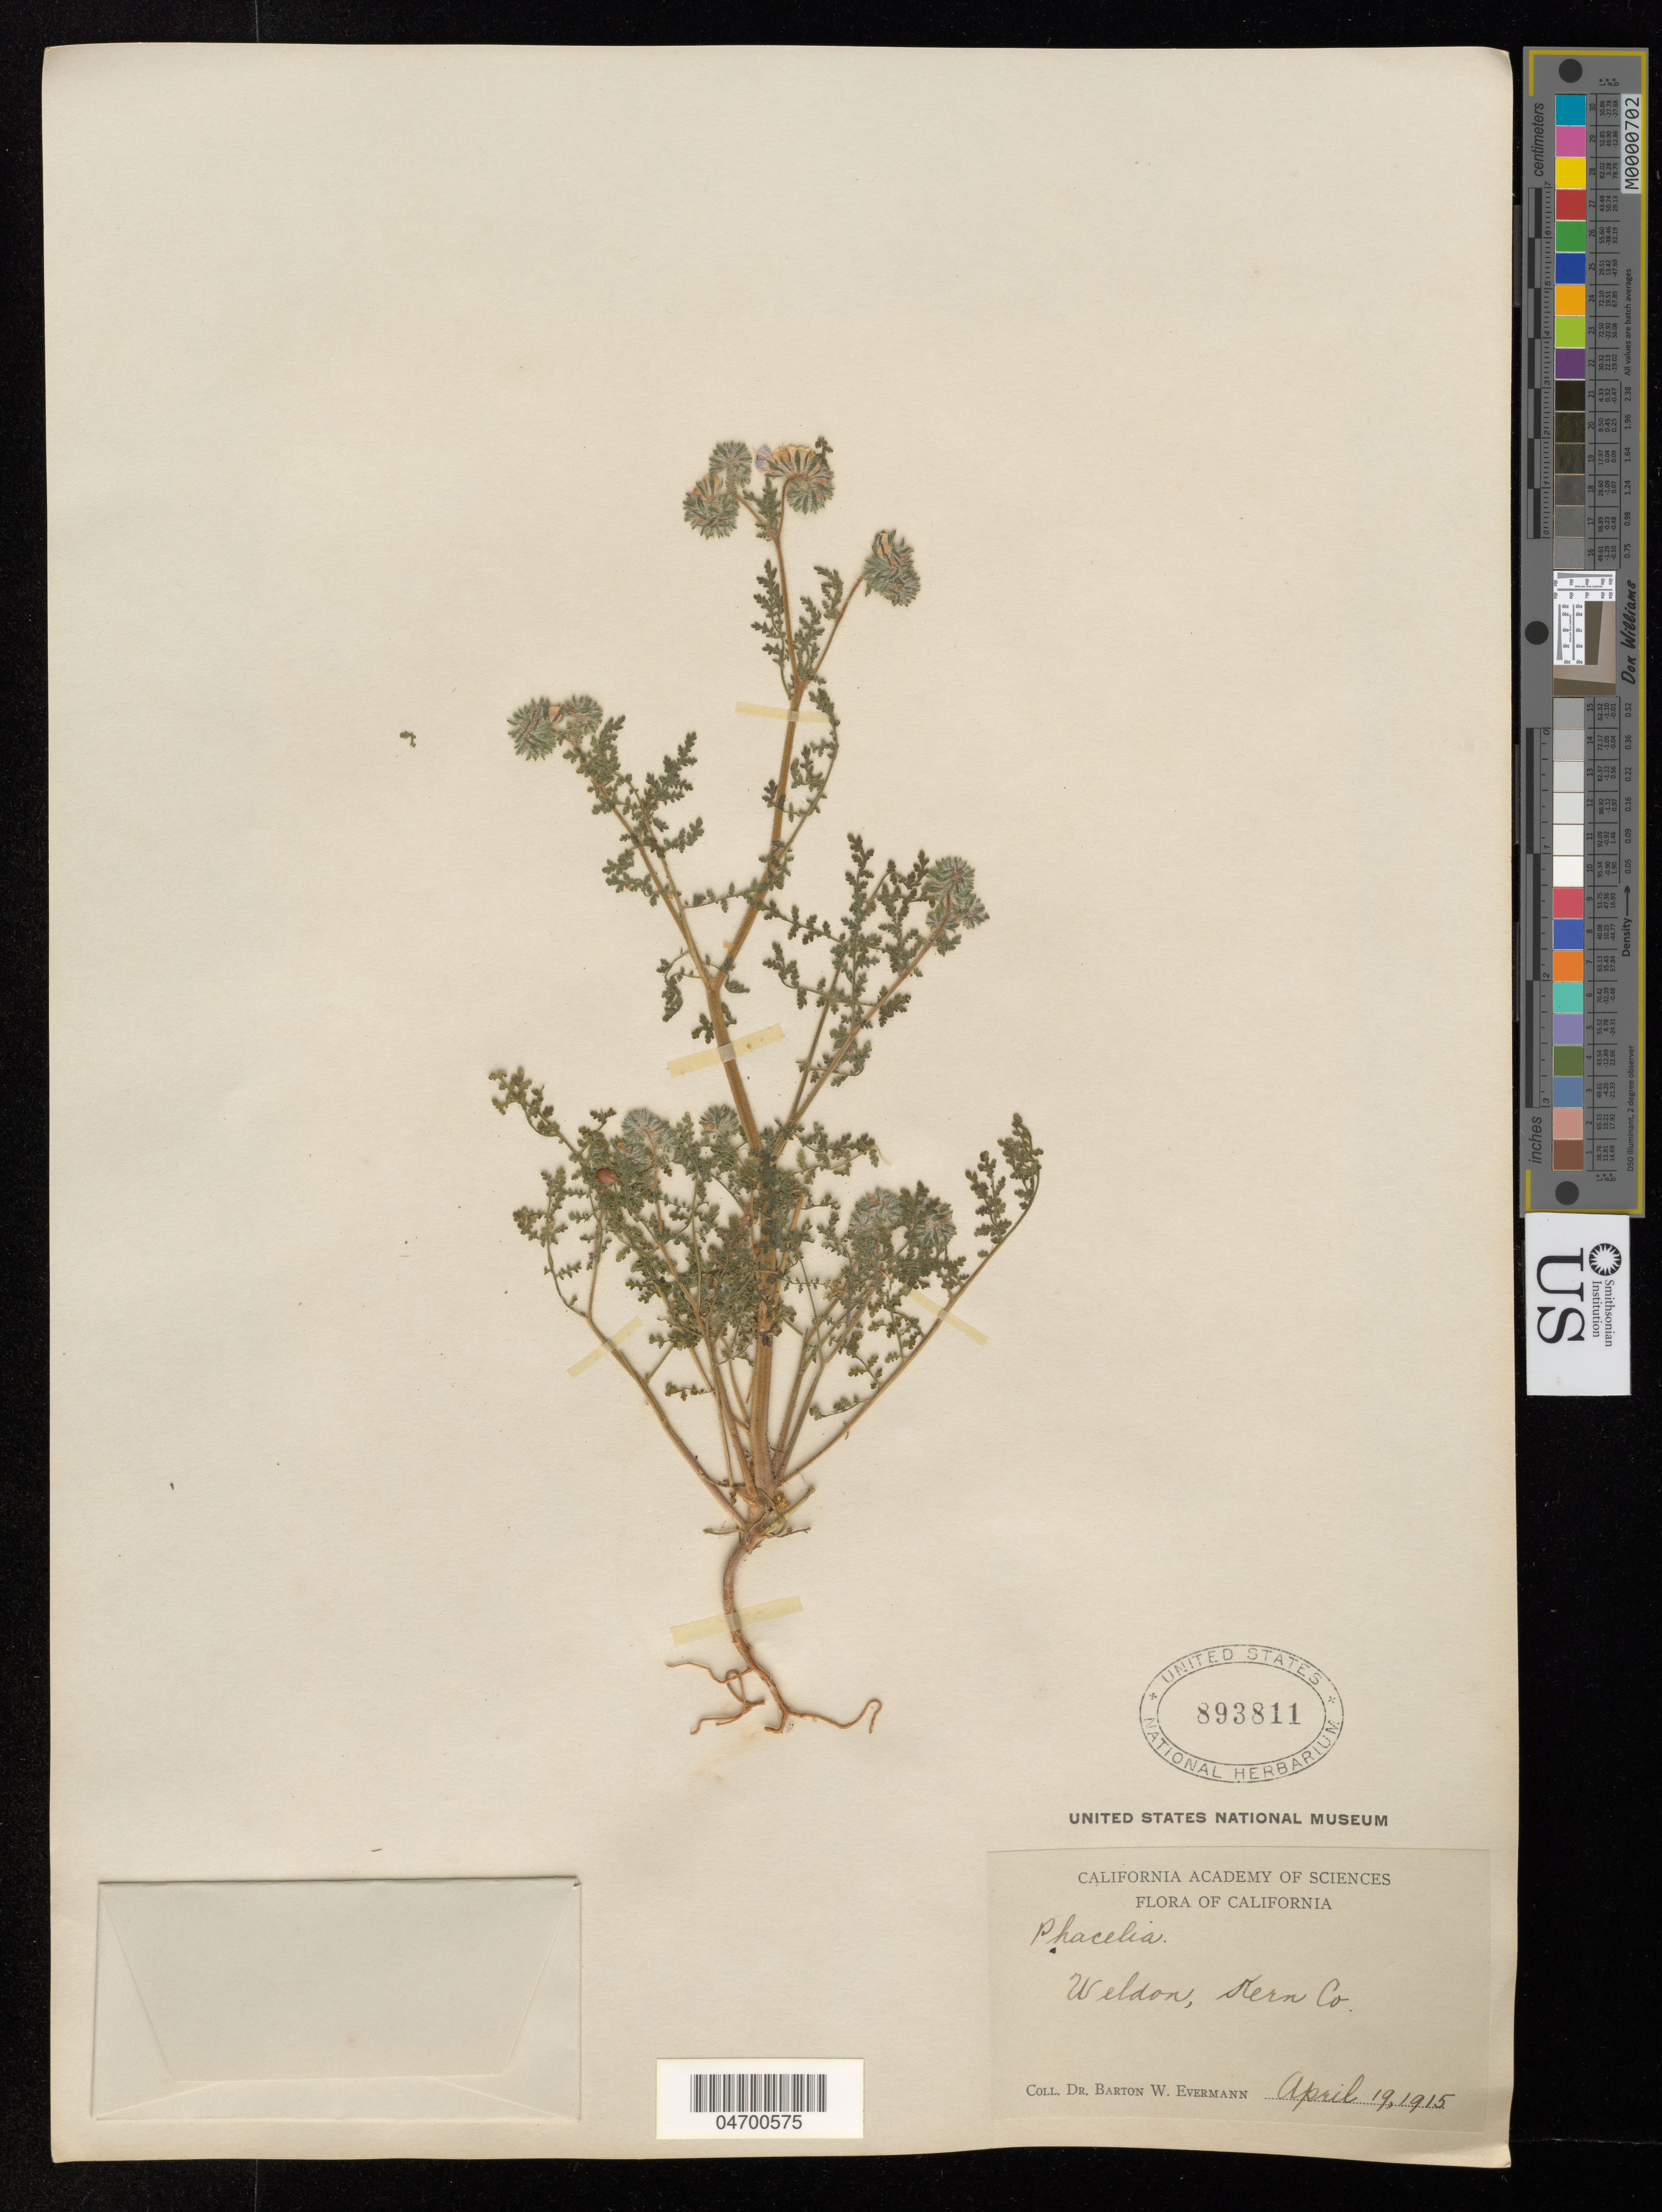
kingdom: Plantae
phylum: Tracheophyta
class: Magnoliopsida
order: Boraginales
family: Hydrophyllaceae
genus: Phacelia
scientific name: Phacelia sp.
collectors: B. W. Evermann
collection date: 1915-04-19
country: United States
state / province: California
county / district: Kern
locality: Weldon, Kern Co.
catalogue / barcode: US 893811